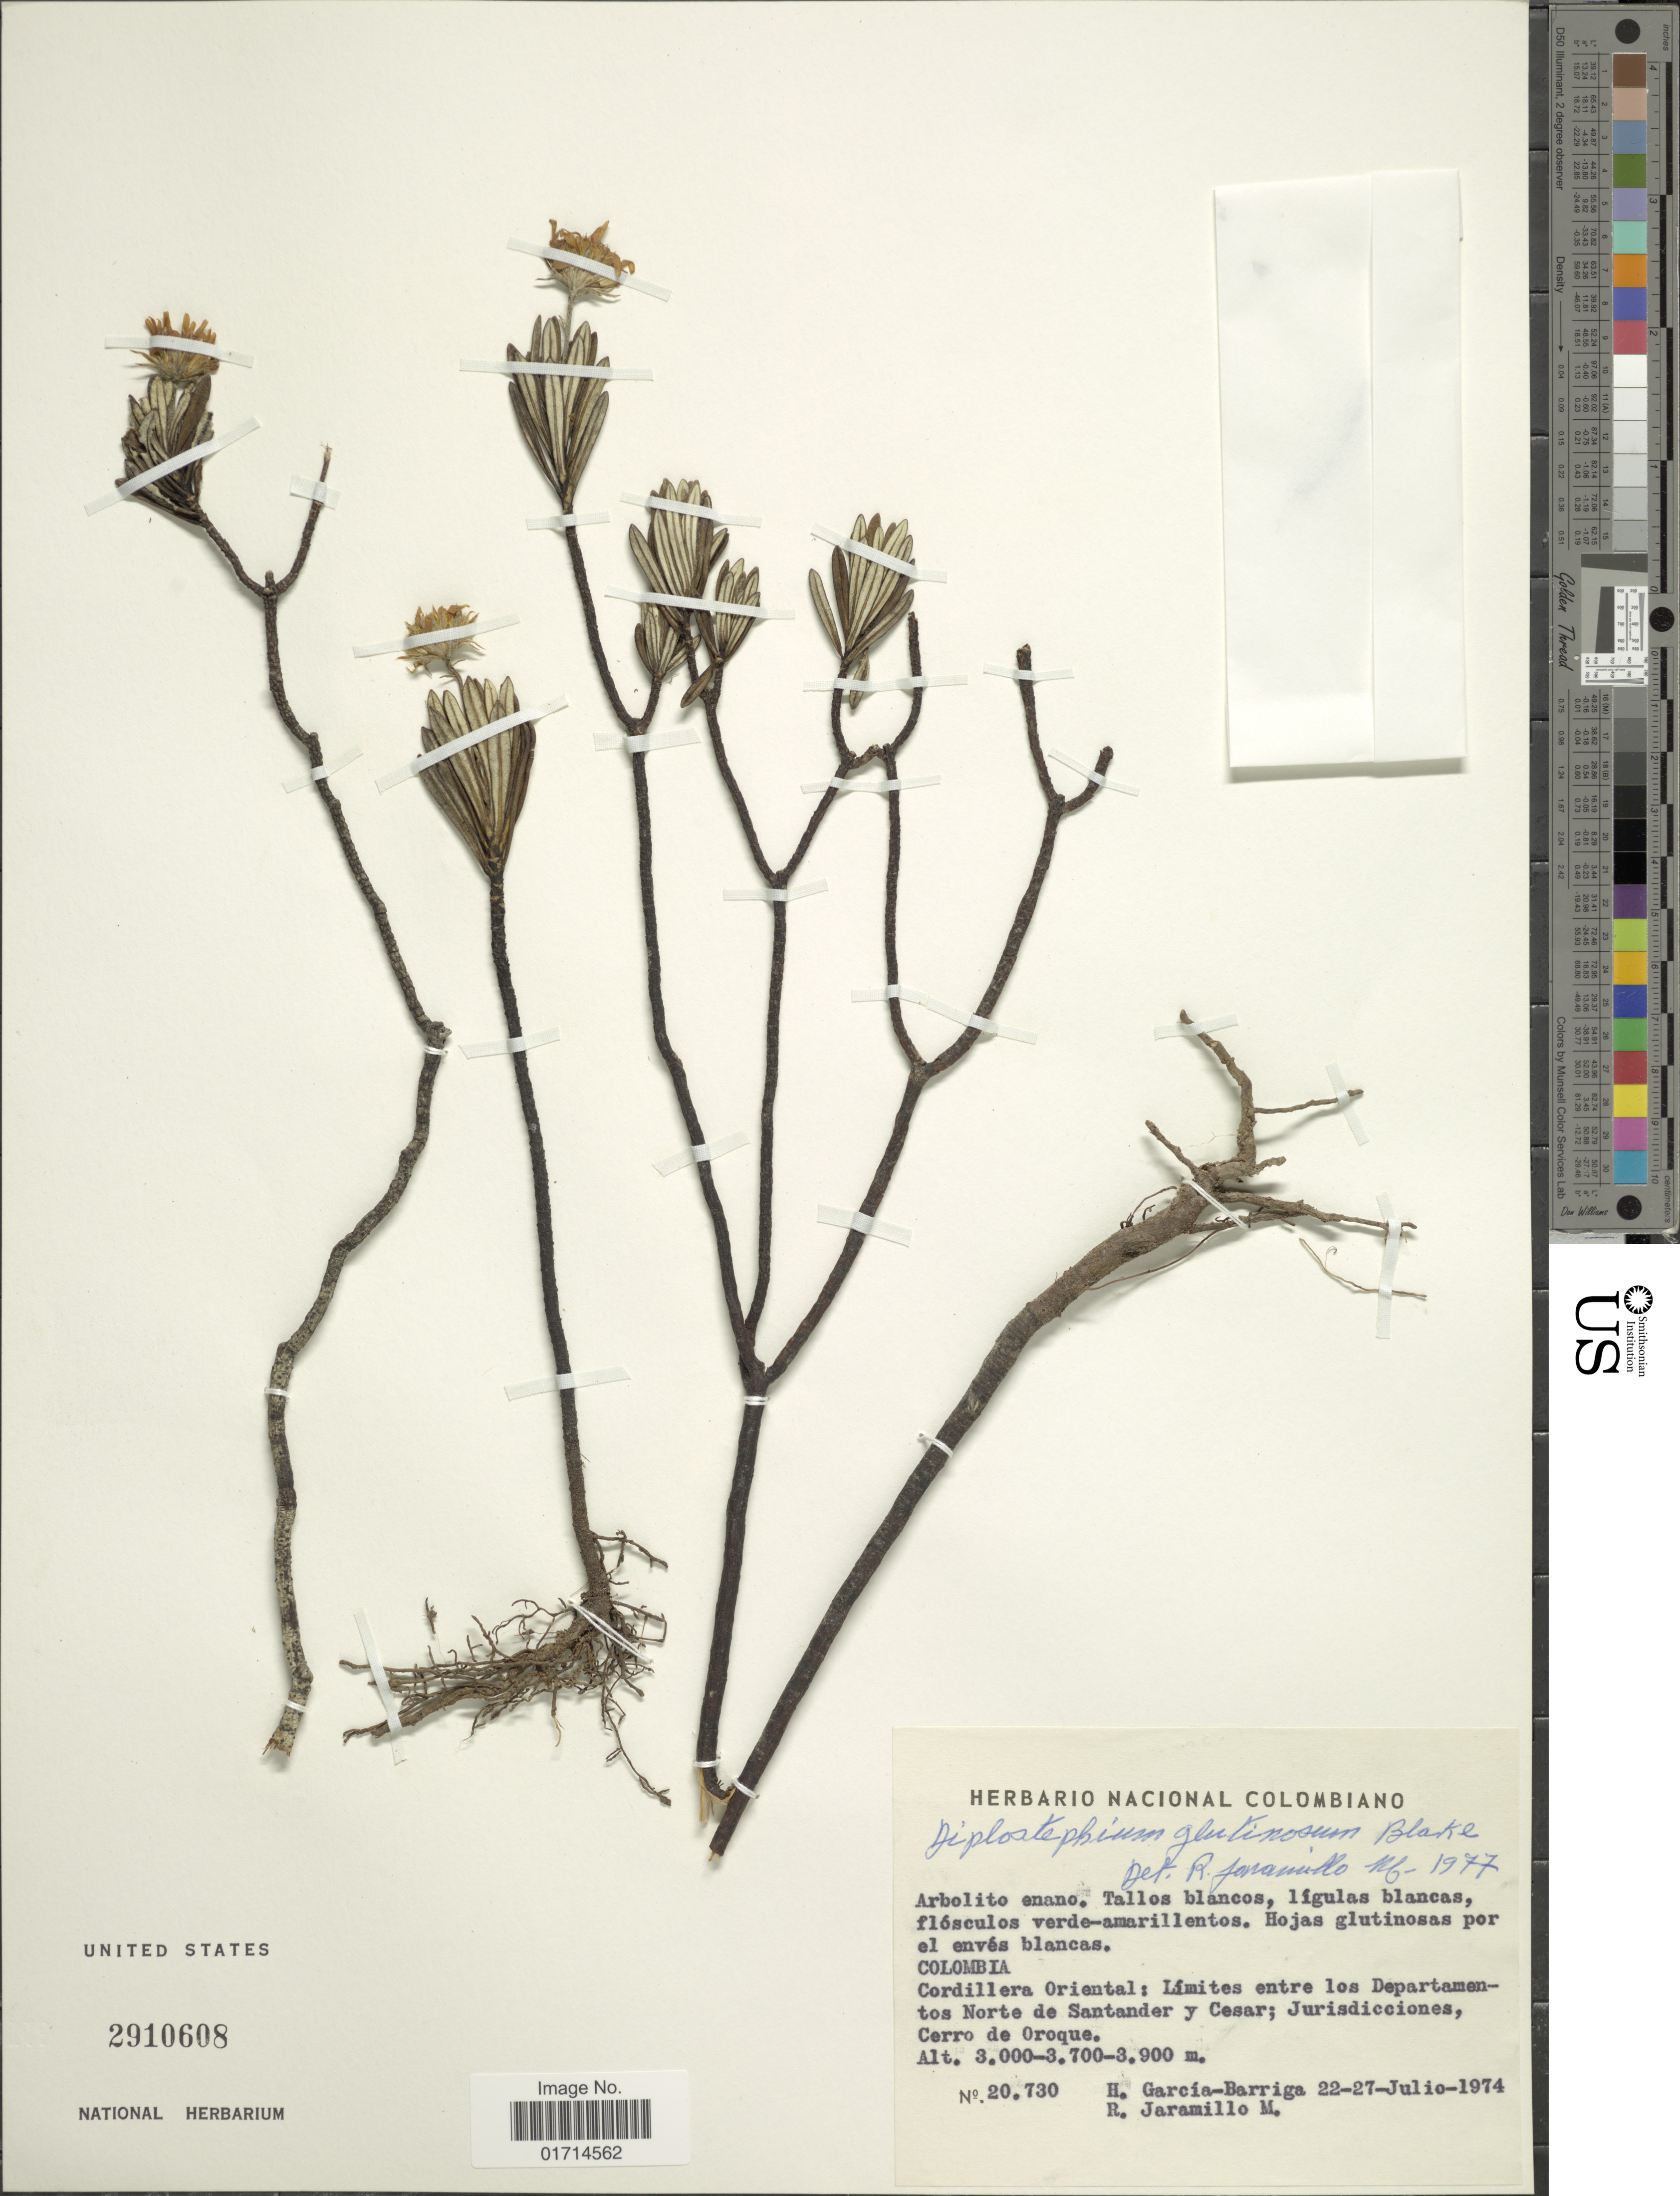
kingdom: Plantae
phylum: Tracheophyta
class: Magnoliopsida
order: Asterales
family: Asteraceae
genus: Diplostephium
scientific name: Diplostephium glutinosum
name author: S.F. Blake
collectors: H. García Barriga & R. Jaramillo M.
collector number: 20730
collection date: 1974-07-22/1974-07-27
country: Colombia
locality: Cordillera Oriental: Limites entre los Departamentos Norte de Santander y Cesar; Jurisdicciones, Cerro de Oroque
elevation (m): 3000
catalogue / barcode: US 2910608